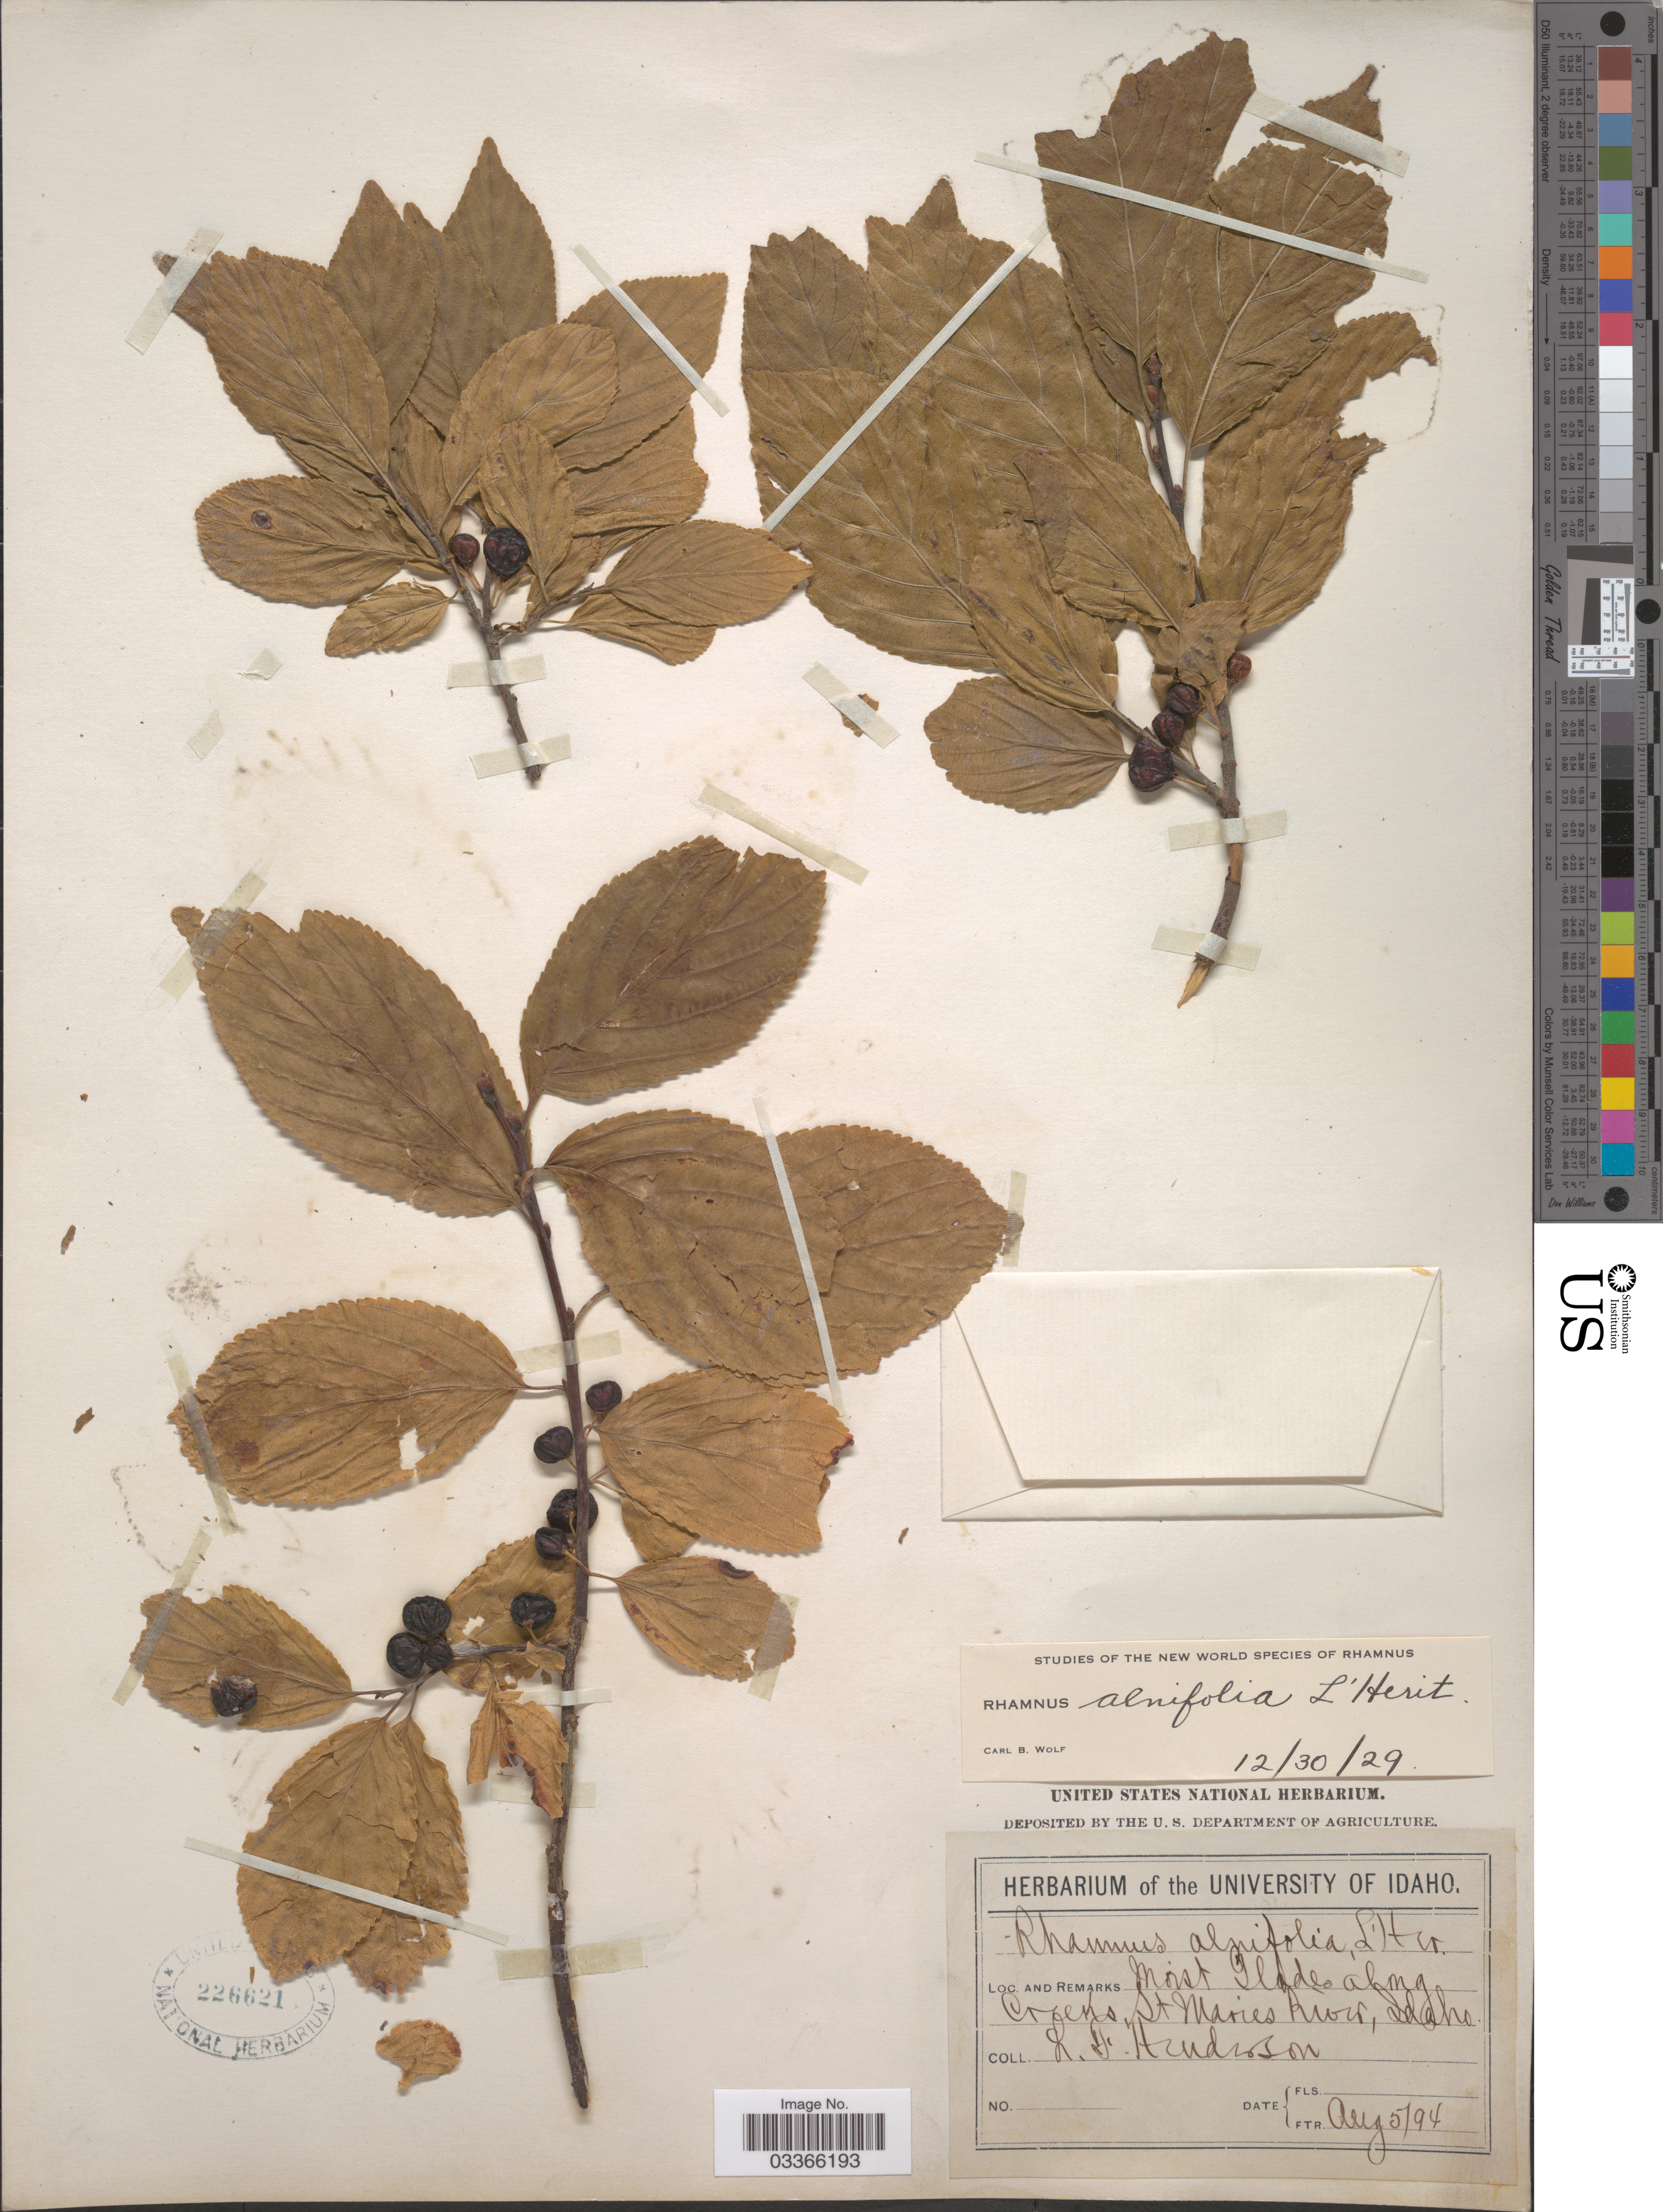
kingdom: Plantae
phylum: Tracheophyta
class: Magnoliopsida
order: Rosales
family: Rhamnaceae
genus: Rhamnus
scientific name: Rhamnus alnifolia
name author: L'Hér.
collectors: L. Henderson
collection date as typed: Transcribed d/m/y: 5/8/94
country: United States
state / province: Idaho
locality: Moist Glades along Creeks St. Maries River.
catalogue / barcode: US 226621